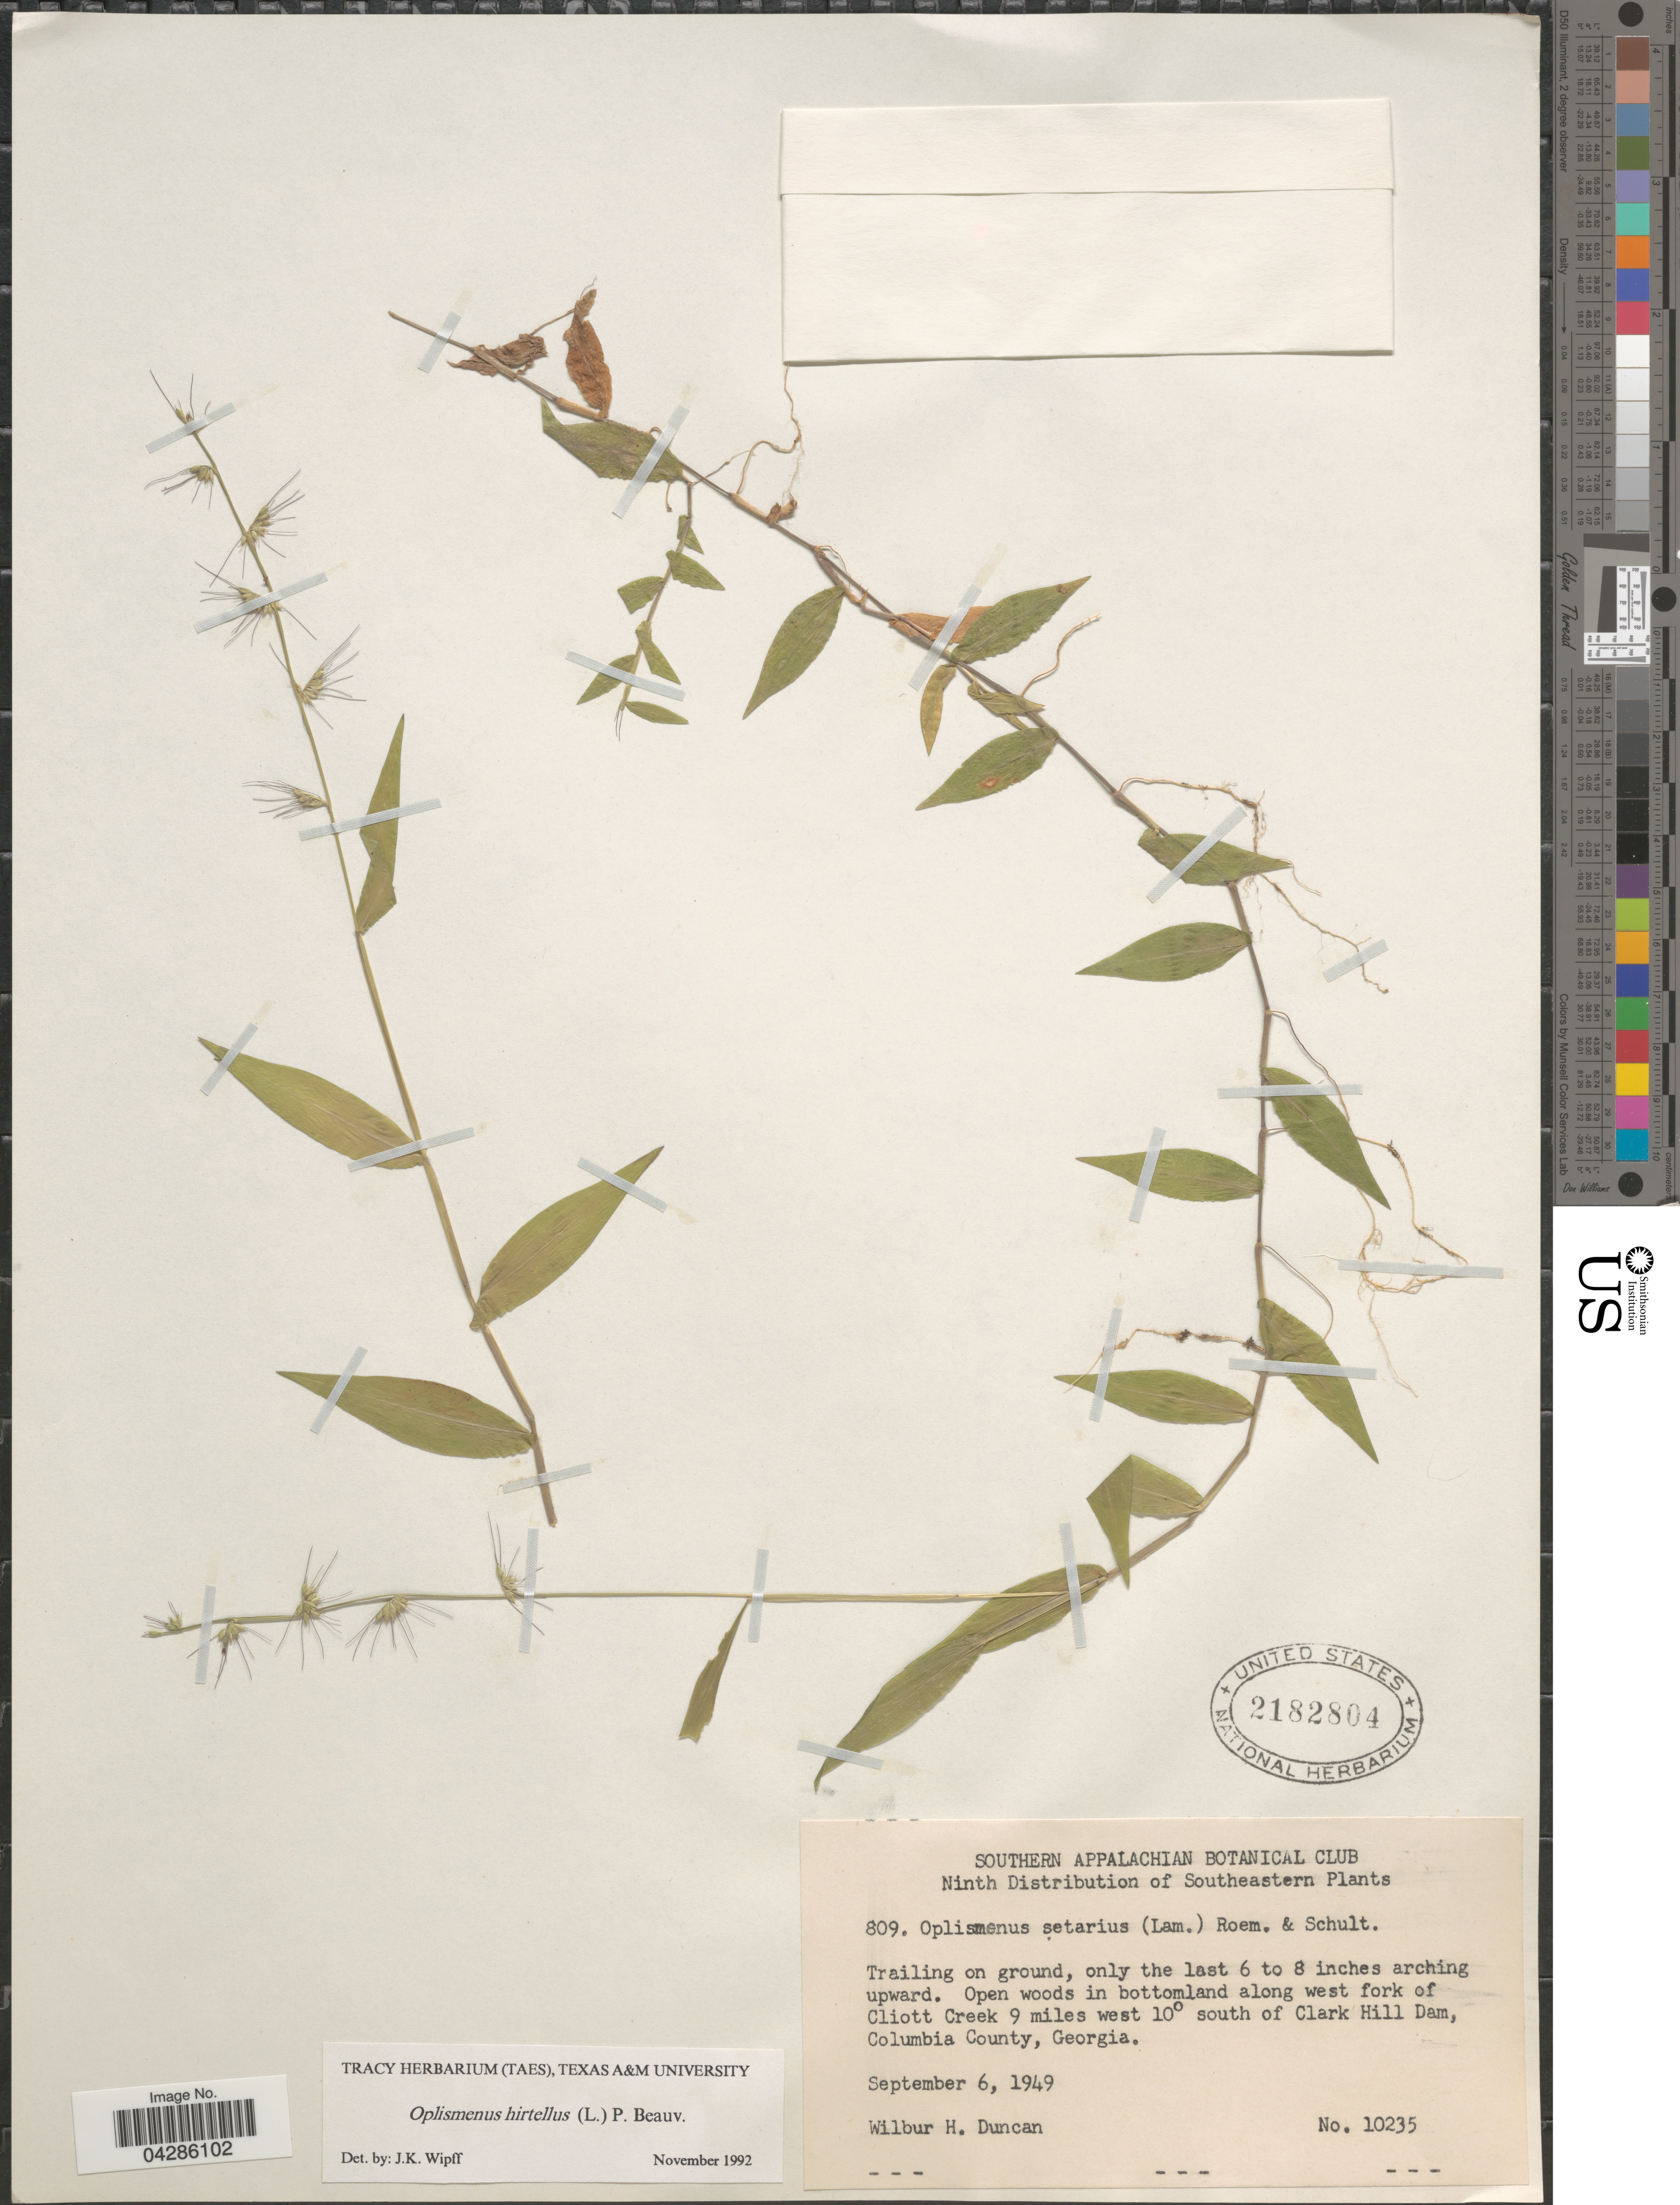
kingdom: Plantae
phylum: Tracheophyta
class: Liliopsida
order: Poales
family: Poaceae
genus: Oplismenus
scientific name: Oplismenus hirtellus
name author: (L.) P. Beauv.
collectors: W. H. Duncan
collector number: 10235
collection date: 1949-09-06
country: United States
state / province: Georgia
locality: Southeastern. Open woods in bottomland along west fork of Cliott Creek 9 miles west 10° south of Clark Hill Dam, Columbia County.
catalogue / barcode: US 2182804